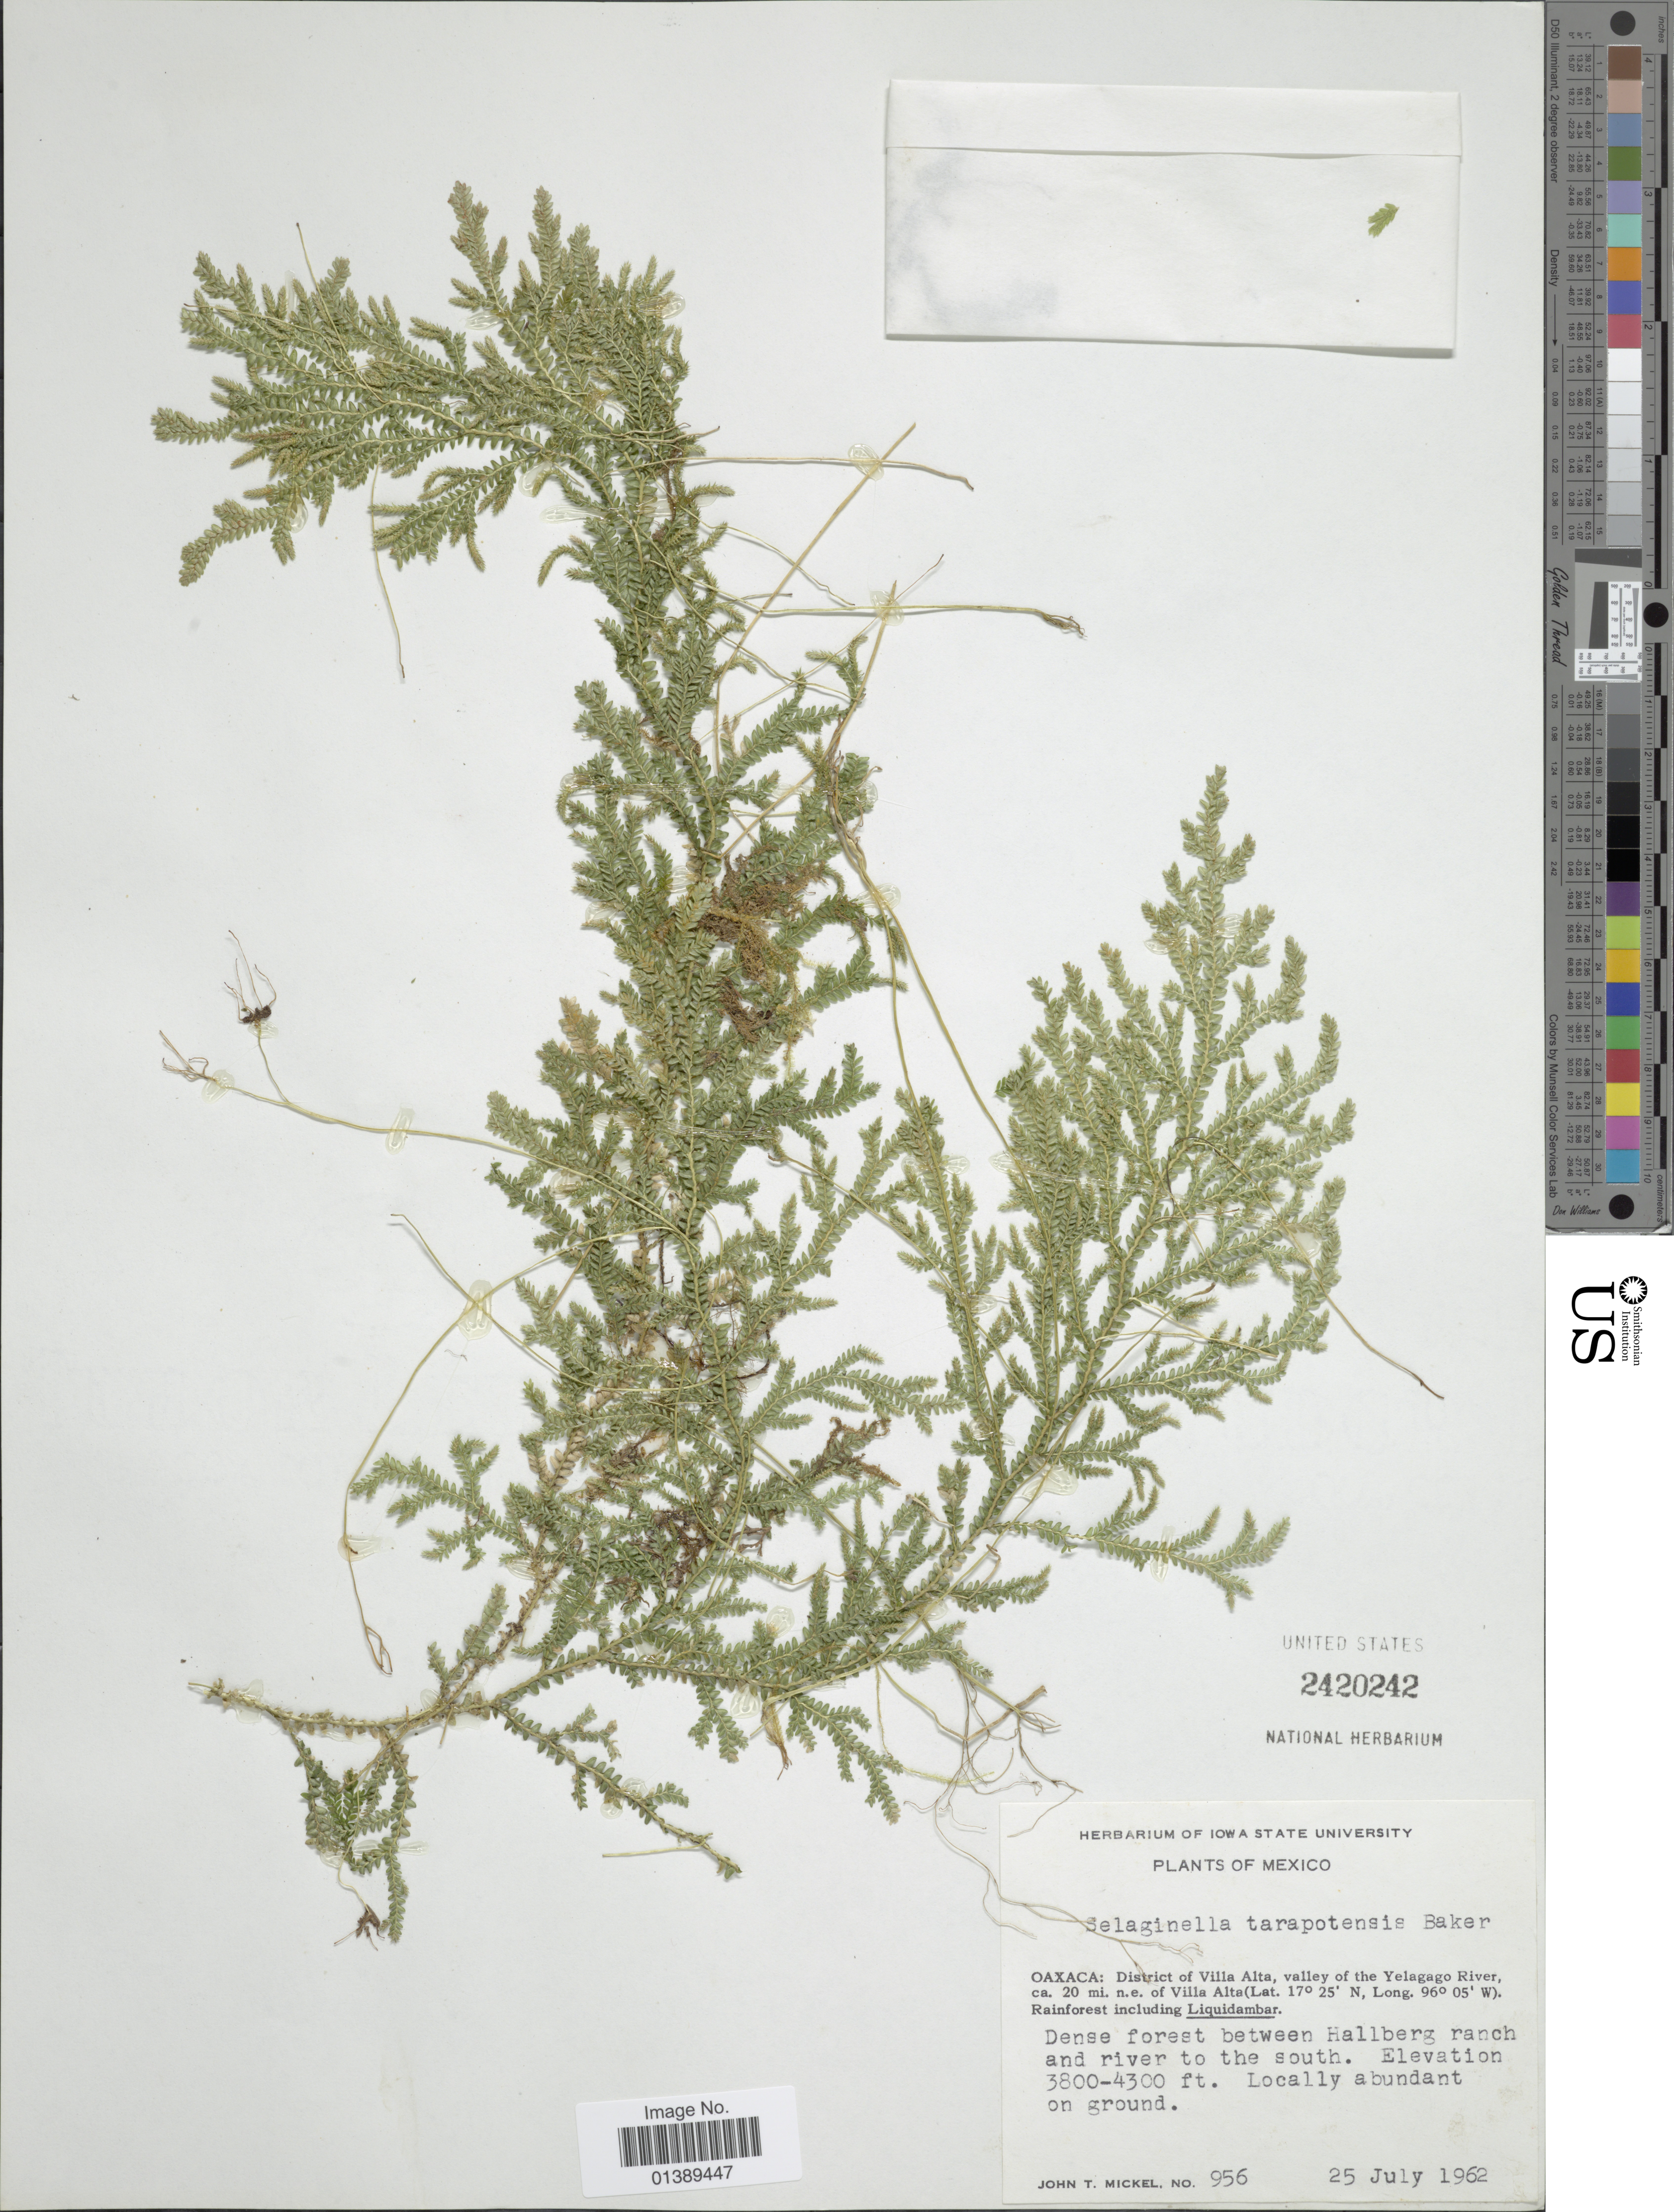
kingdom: Plantae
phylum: Tracheophyta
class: Lycopodiopsida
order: Selaginellales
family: Selaginellaceae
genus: Selaginella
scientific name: Selaginella tarapotensis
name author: Baker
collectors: J. T. Mickel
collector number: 956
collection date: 1962-07-25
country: Mexico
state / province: Oaxaca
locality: District of Villa Alta, valley of the yelagago River, ca 20 mi n.e. Villa Alta, between Hallberg ranch and river to the south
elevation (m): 1158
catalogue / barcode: US 2420242